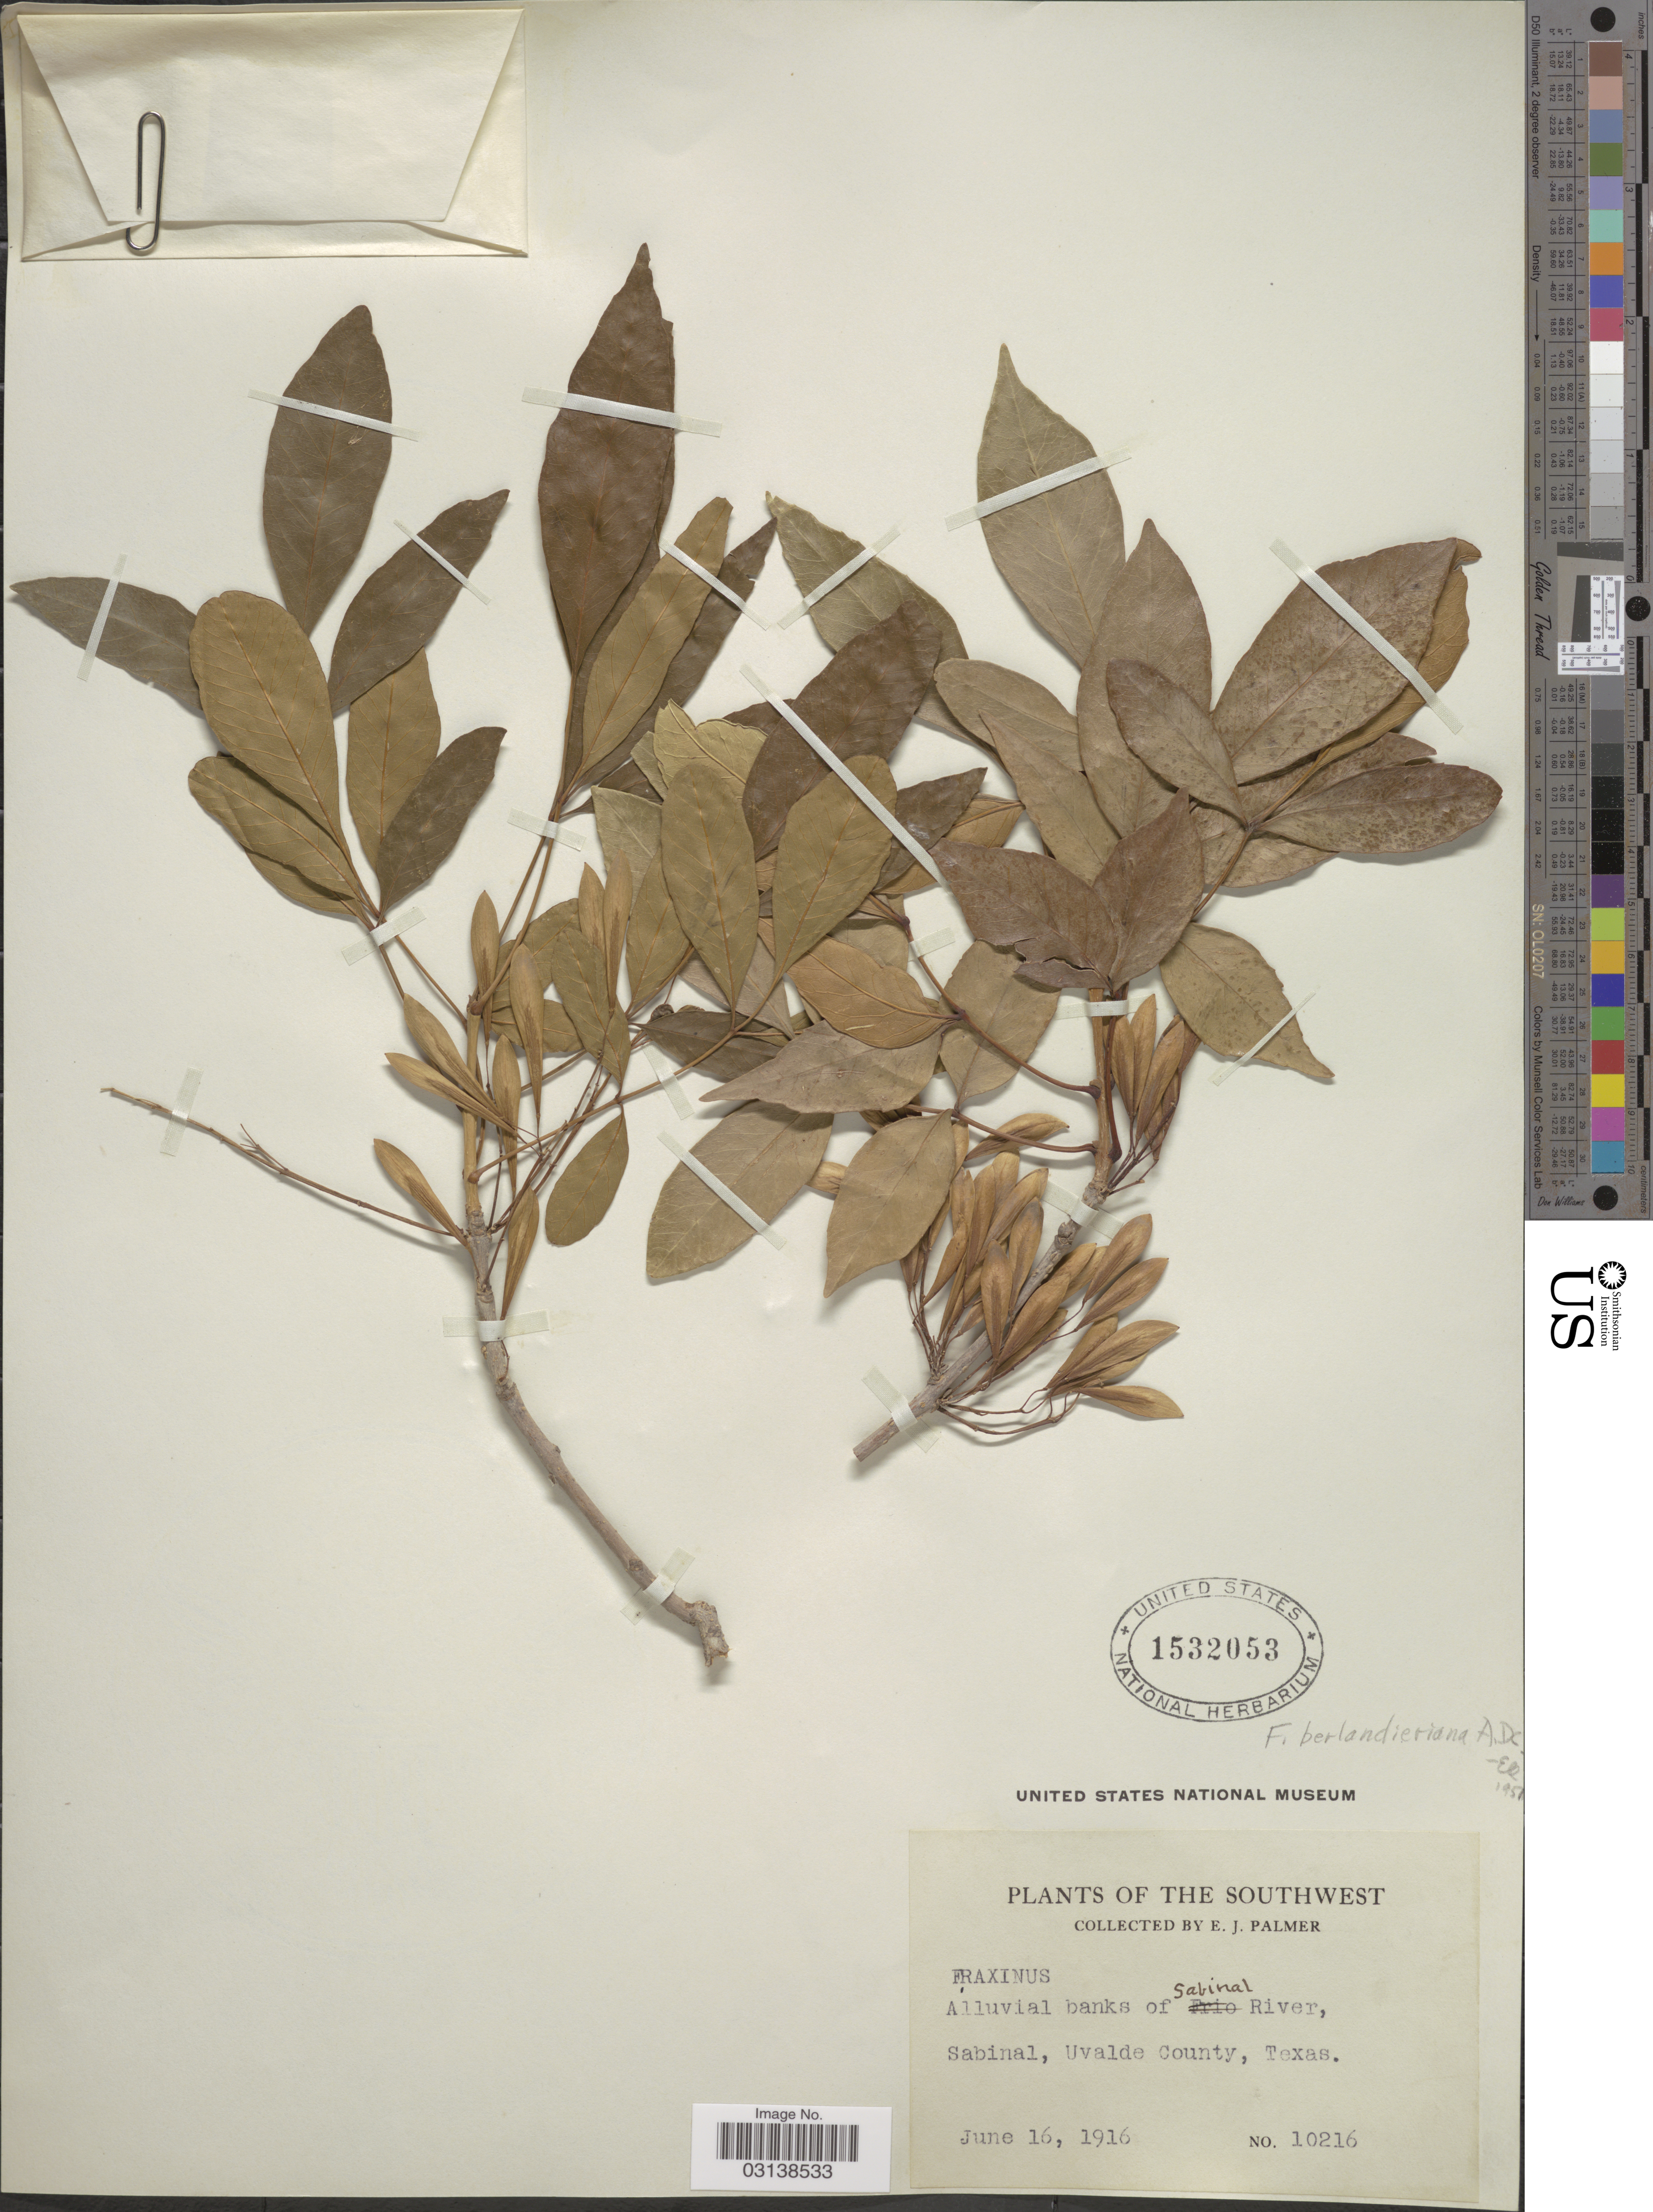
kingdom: Plantae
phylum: Tracheophyta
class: Magnoliopsida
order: Lamiales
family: Oleaceae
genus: Fraxinus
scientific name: Fraxinus berlandieriana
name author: A. DC.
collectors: E. J. Palmer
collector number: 10216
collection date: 1916-06-16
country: United States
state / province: Texas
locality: The Southwest, Alluvial banks of Sabinal River, Sabinal, Uvalde County.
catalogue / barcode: US 1532053